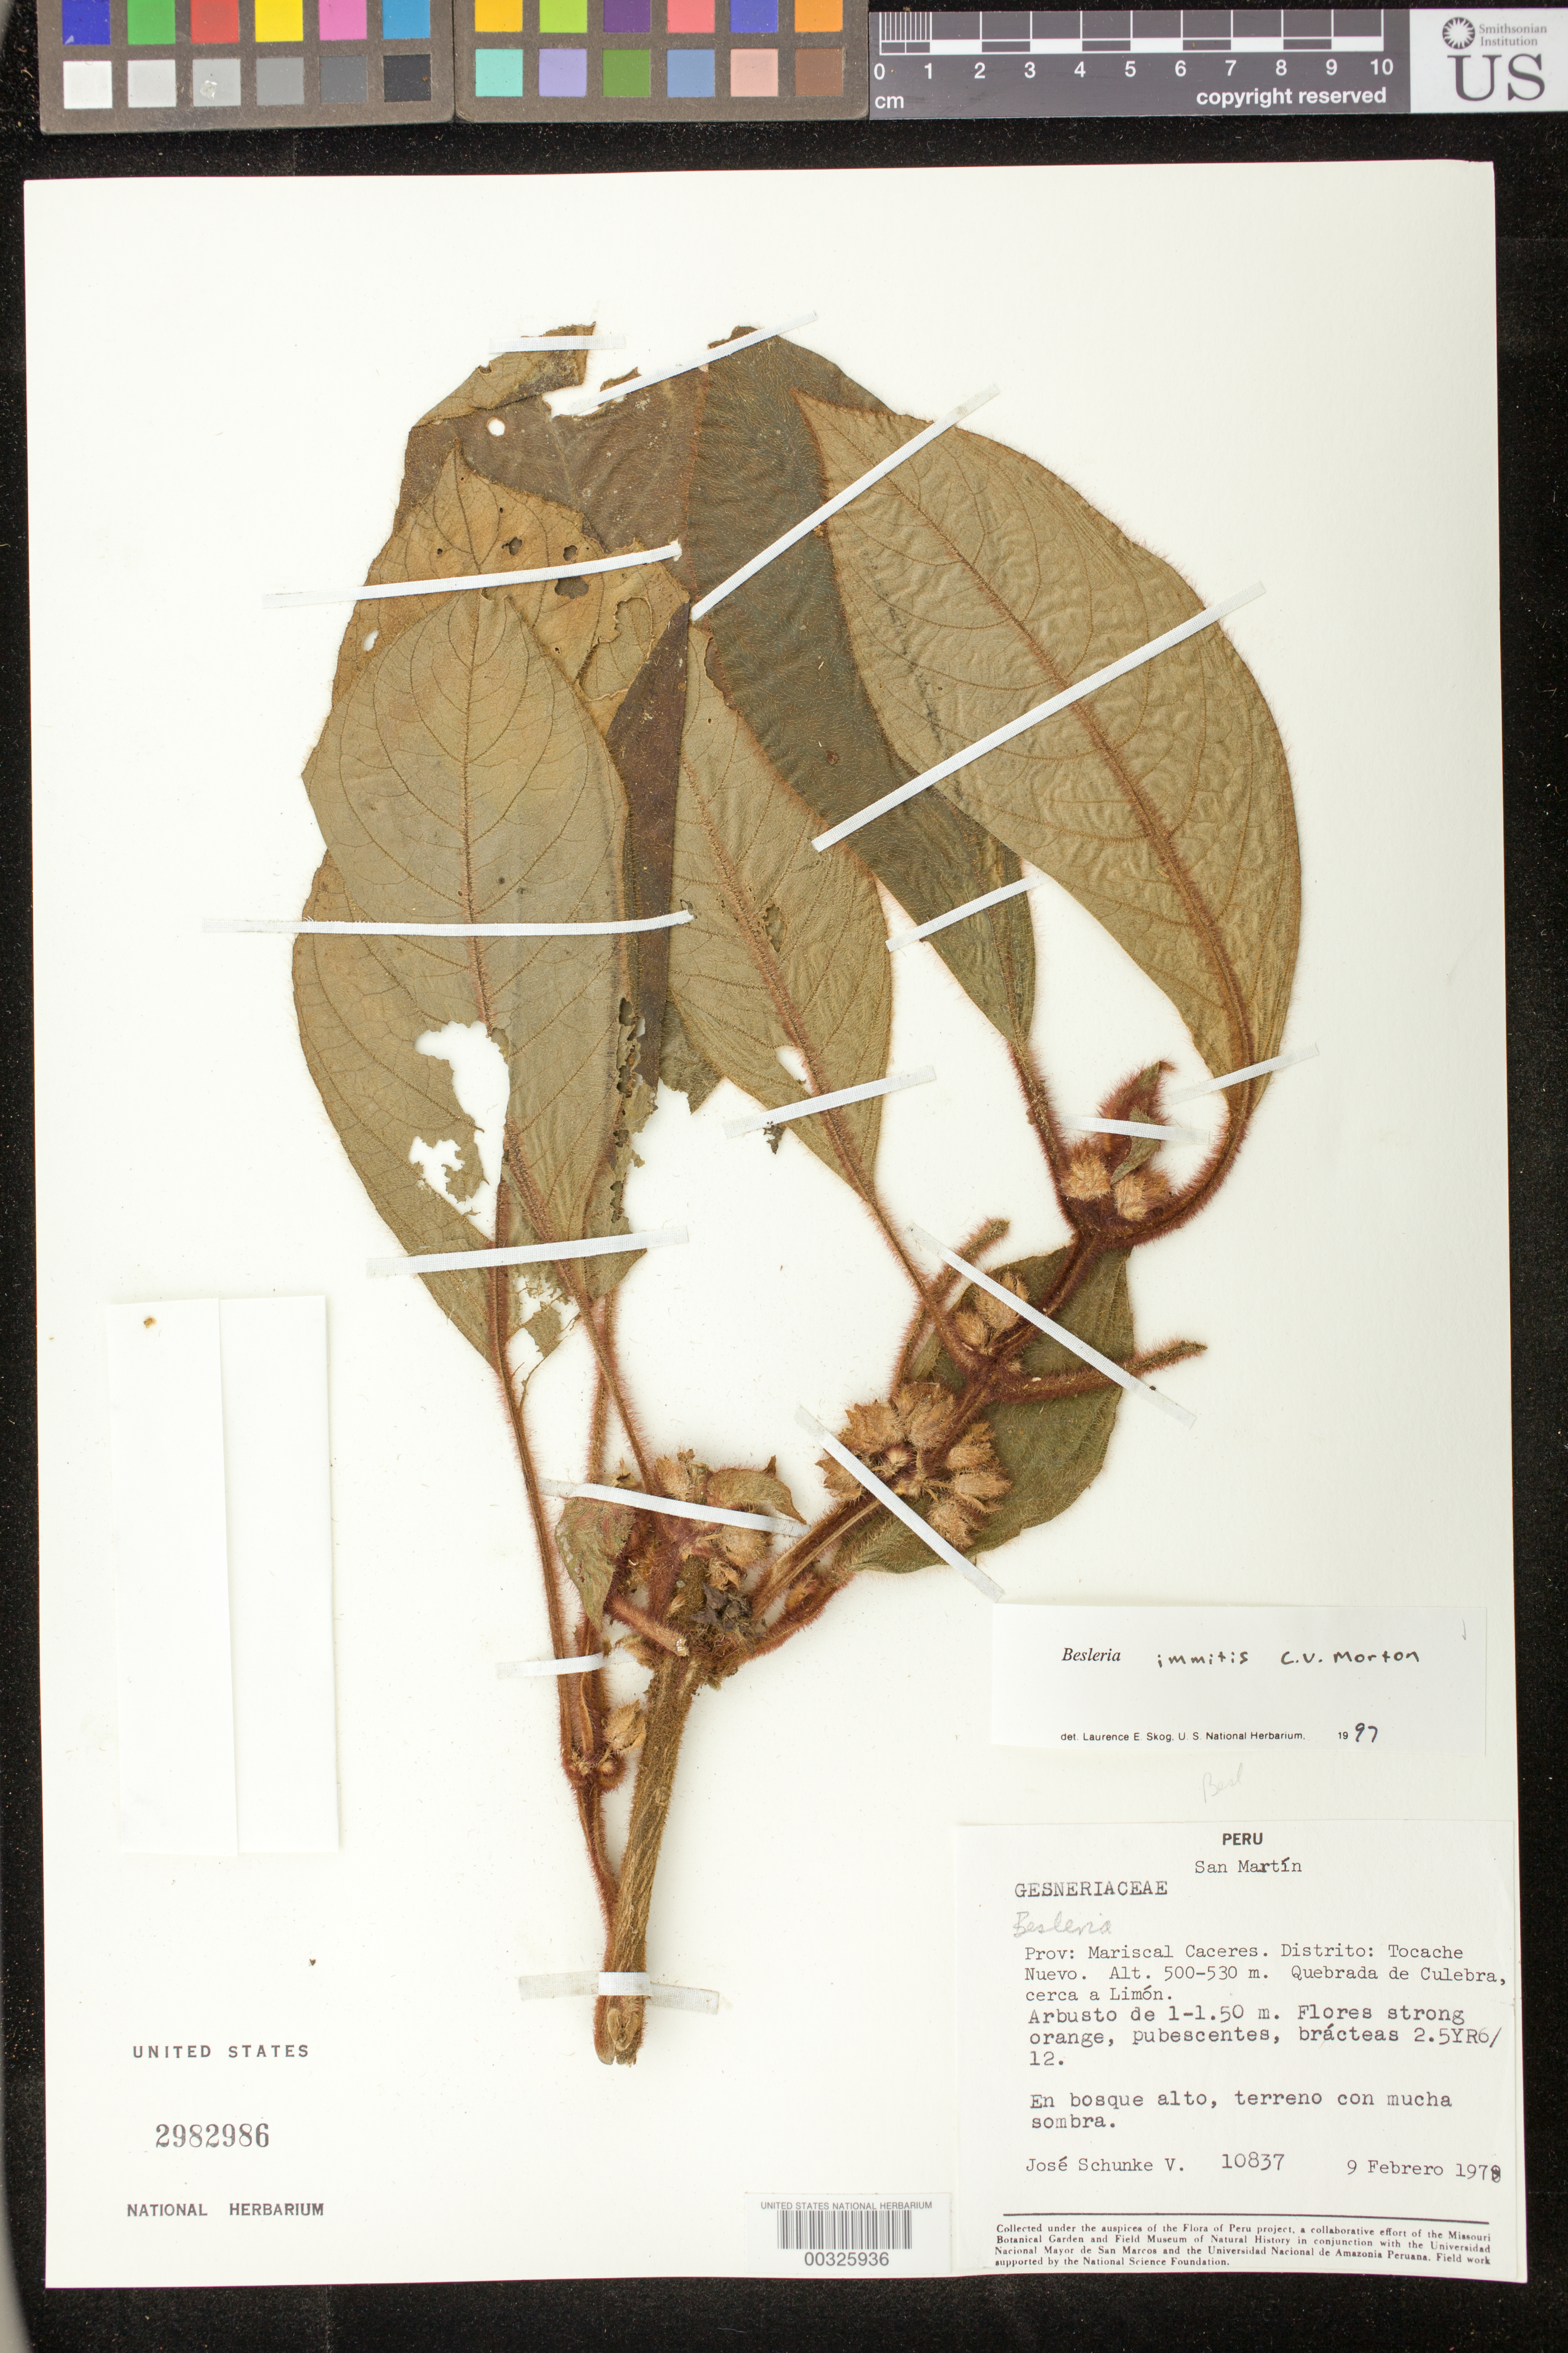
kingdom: Plantae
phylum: Tracheophyta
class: Magnoliopsida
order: Lamiales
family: Gesneriaceae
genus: Besleria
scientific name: Besleria immitis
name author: C.V. Morton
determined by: Skog, Laurence E.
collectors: J. Schunke Vigo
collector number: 10837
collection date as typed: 09 Feb 1979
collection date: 1979-02-09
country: Peru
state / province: San Martín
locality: Prov. Mariscal Cáceres, Dtto. Tocache Nuevo; Quebrada de Culebra, cerca a Limón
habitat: En bosque alto, terreno con mucha sombra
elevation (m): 500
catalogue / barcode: US 2982986